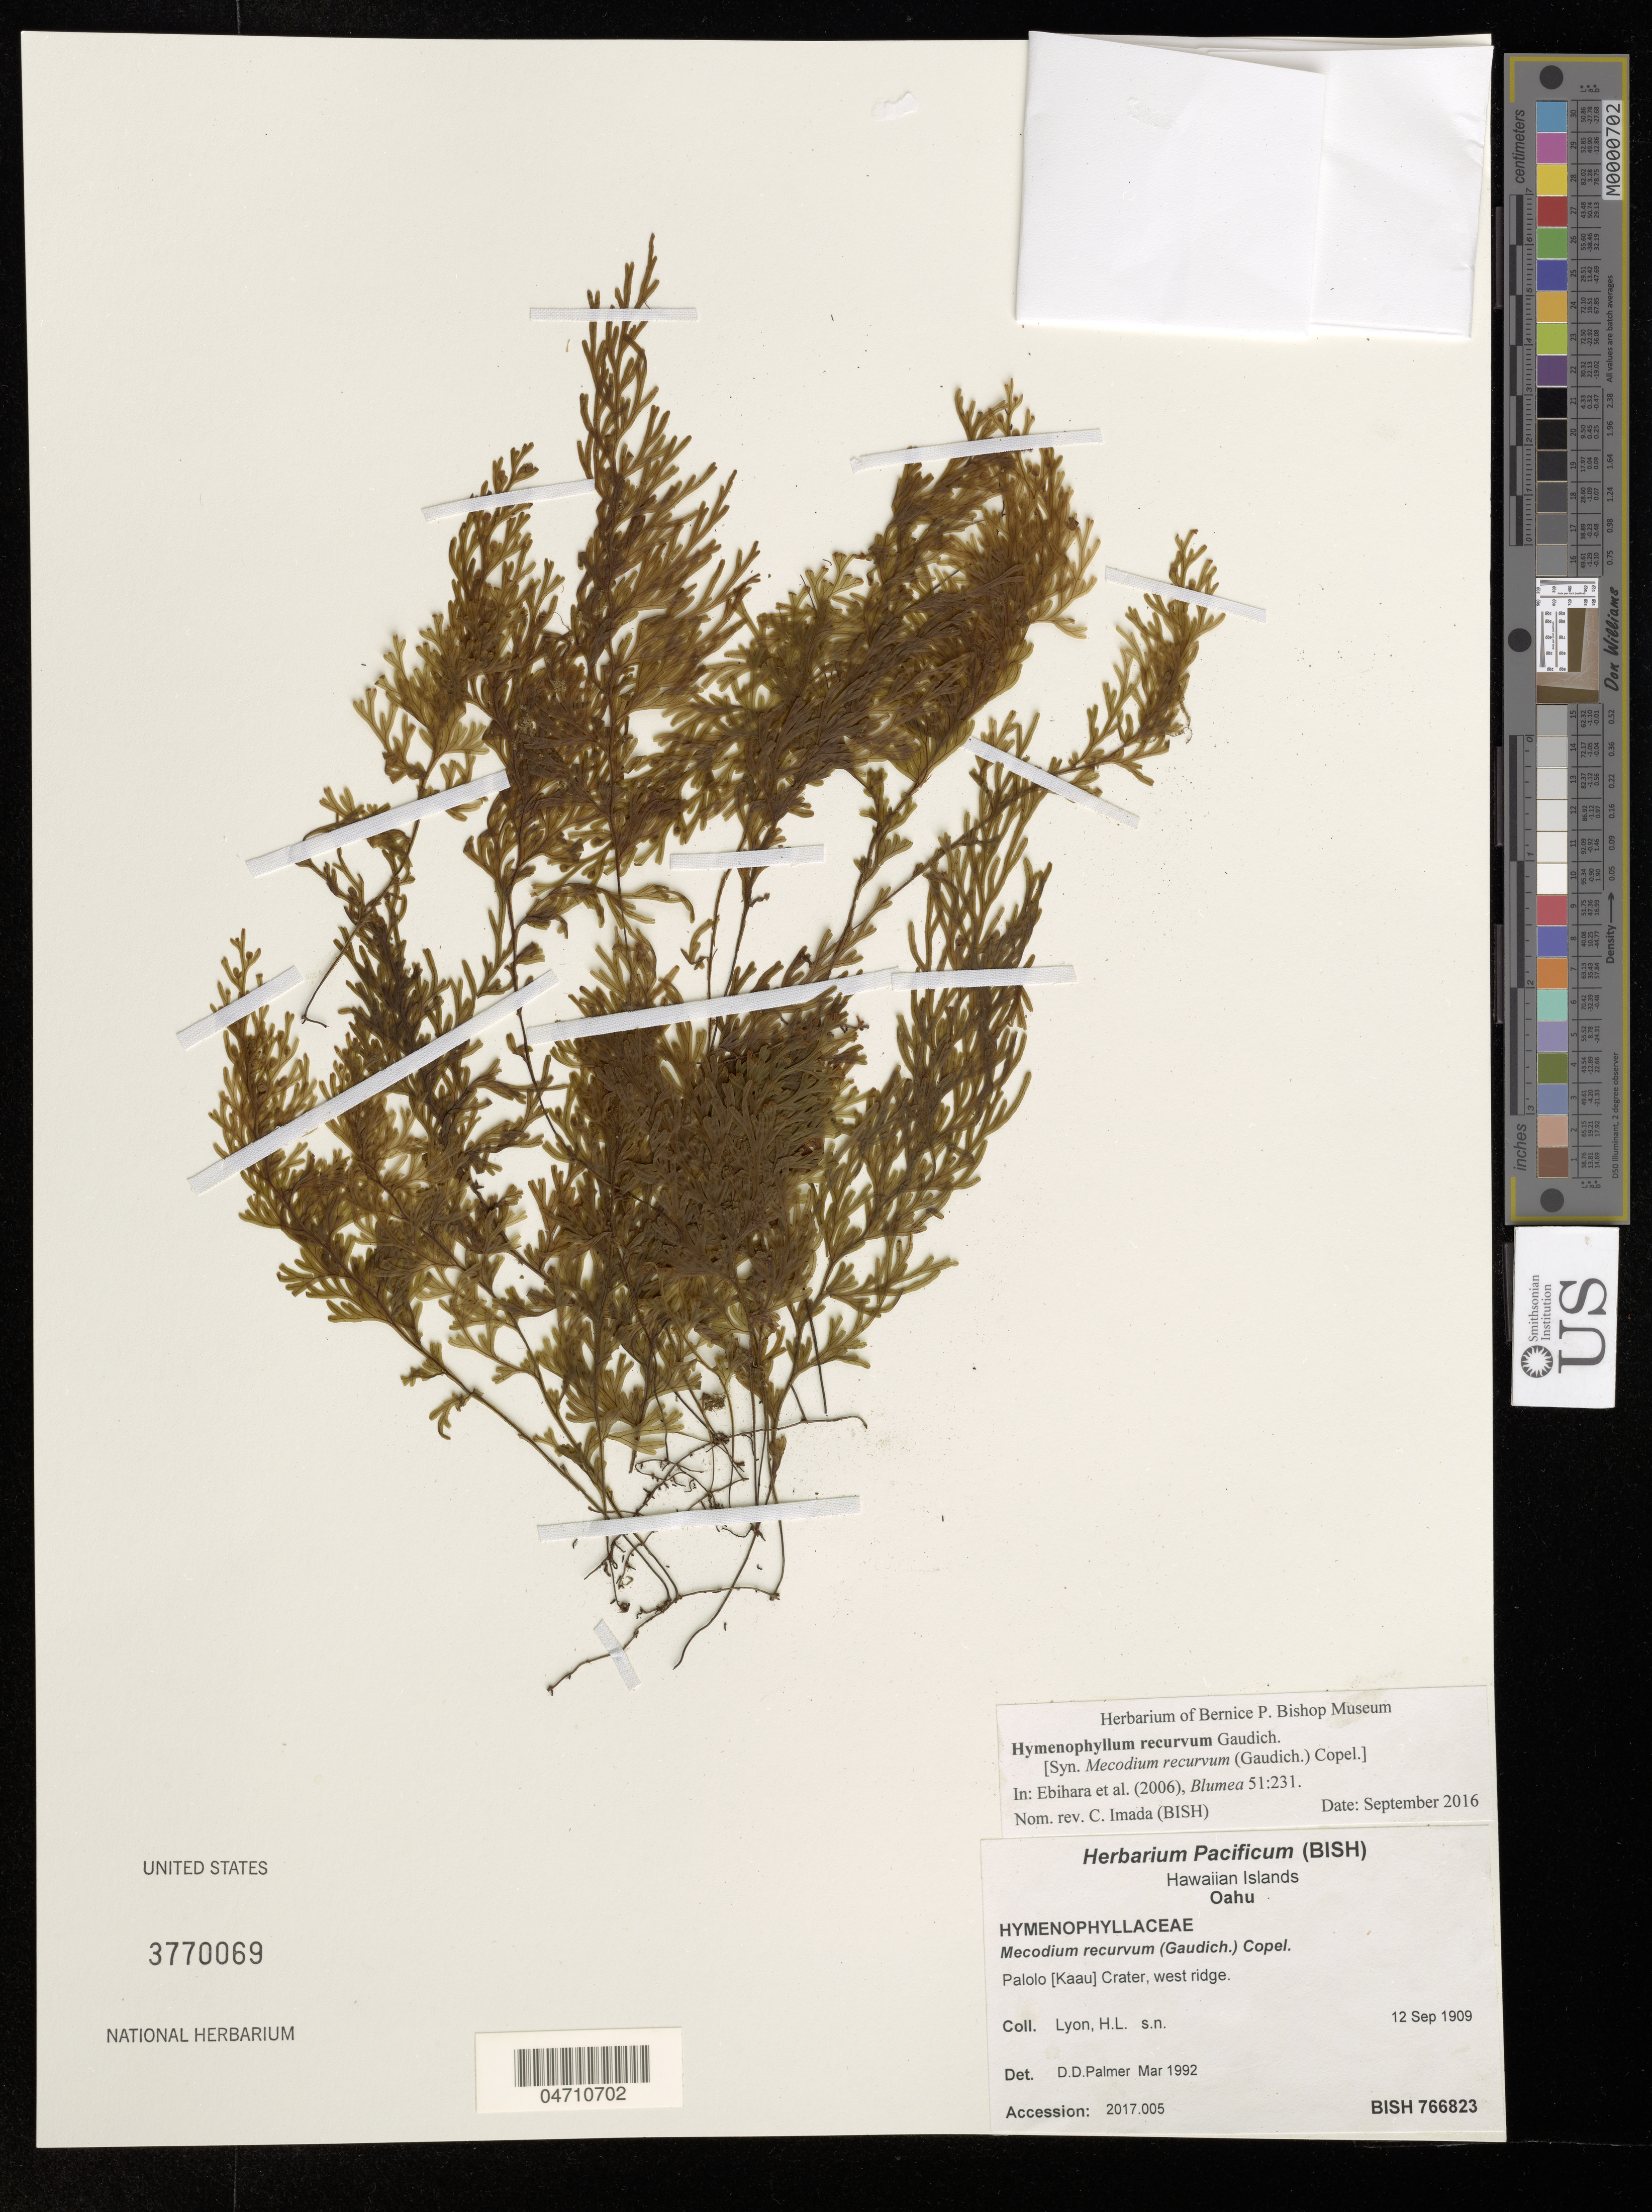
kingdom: Plantae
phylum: Tracheophyta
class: Polypodiopsida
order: Hymenophyllales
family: Hymenophyllaceae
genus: Hymenophyllum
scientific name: Hymenophyllum recurvum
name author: Gaudich.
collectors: H. Lyon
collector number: BISH 766823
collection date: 1909-09-12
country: United States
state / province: Hawaii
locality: Oahu. Palolo [Kaau] Crater, west ridge.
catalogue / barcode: US 3770069